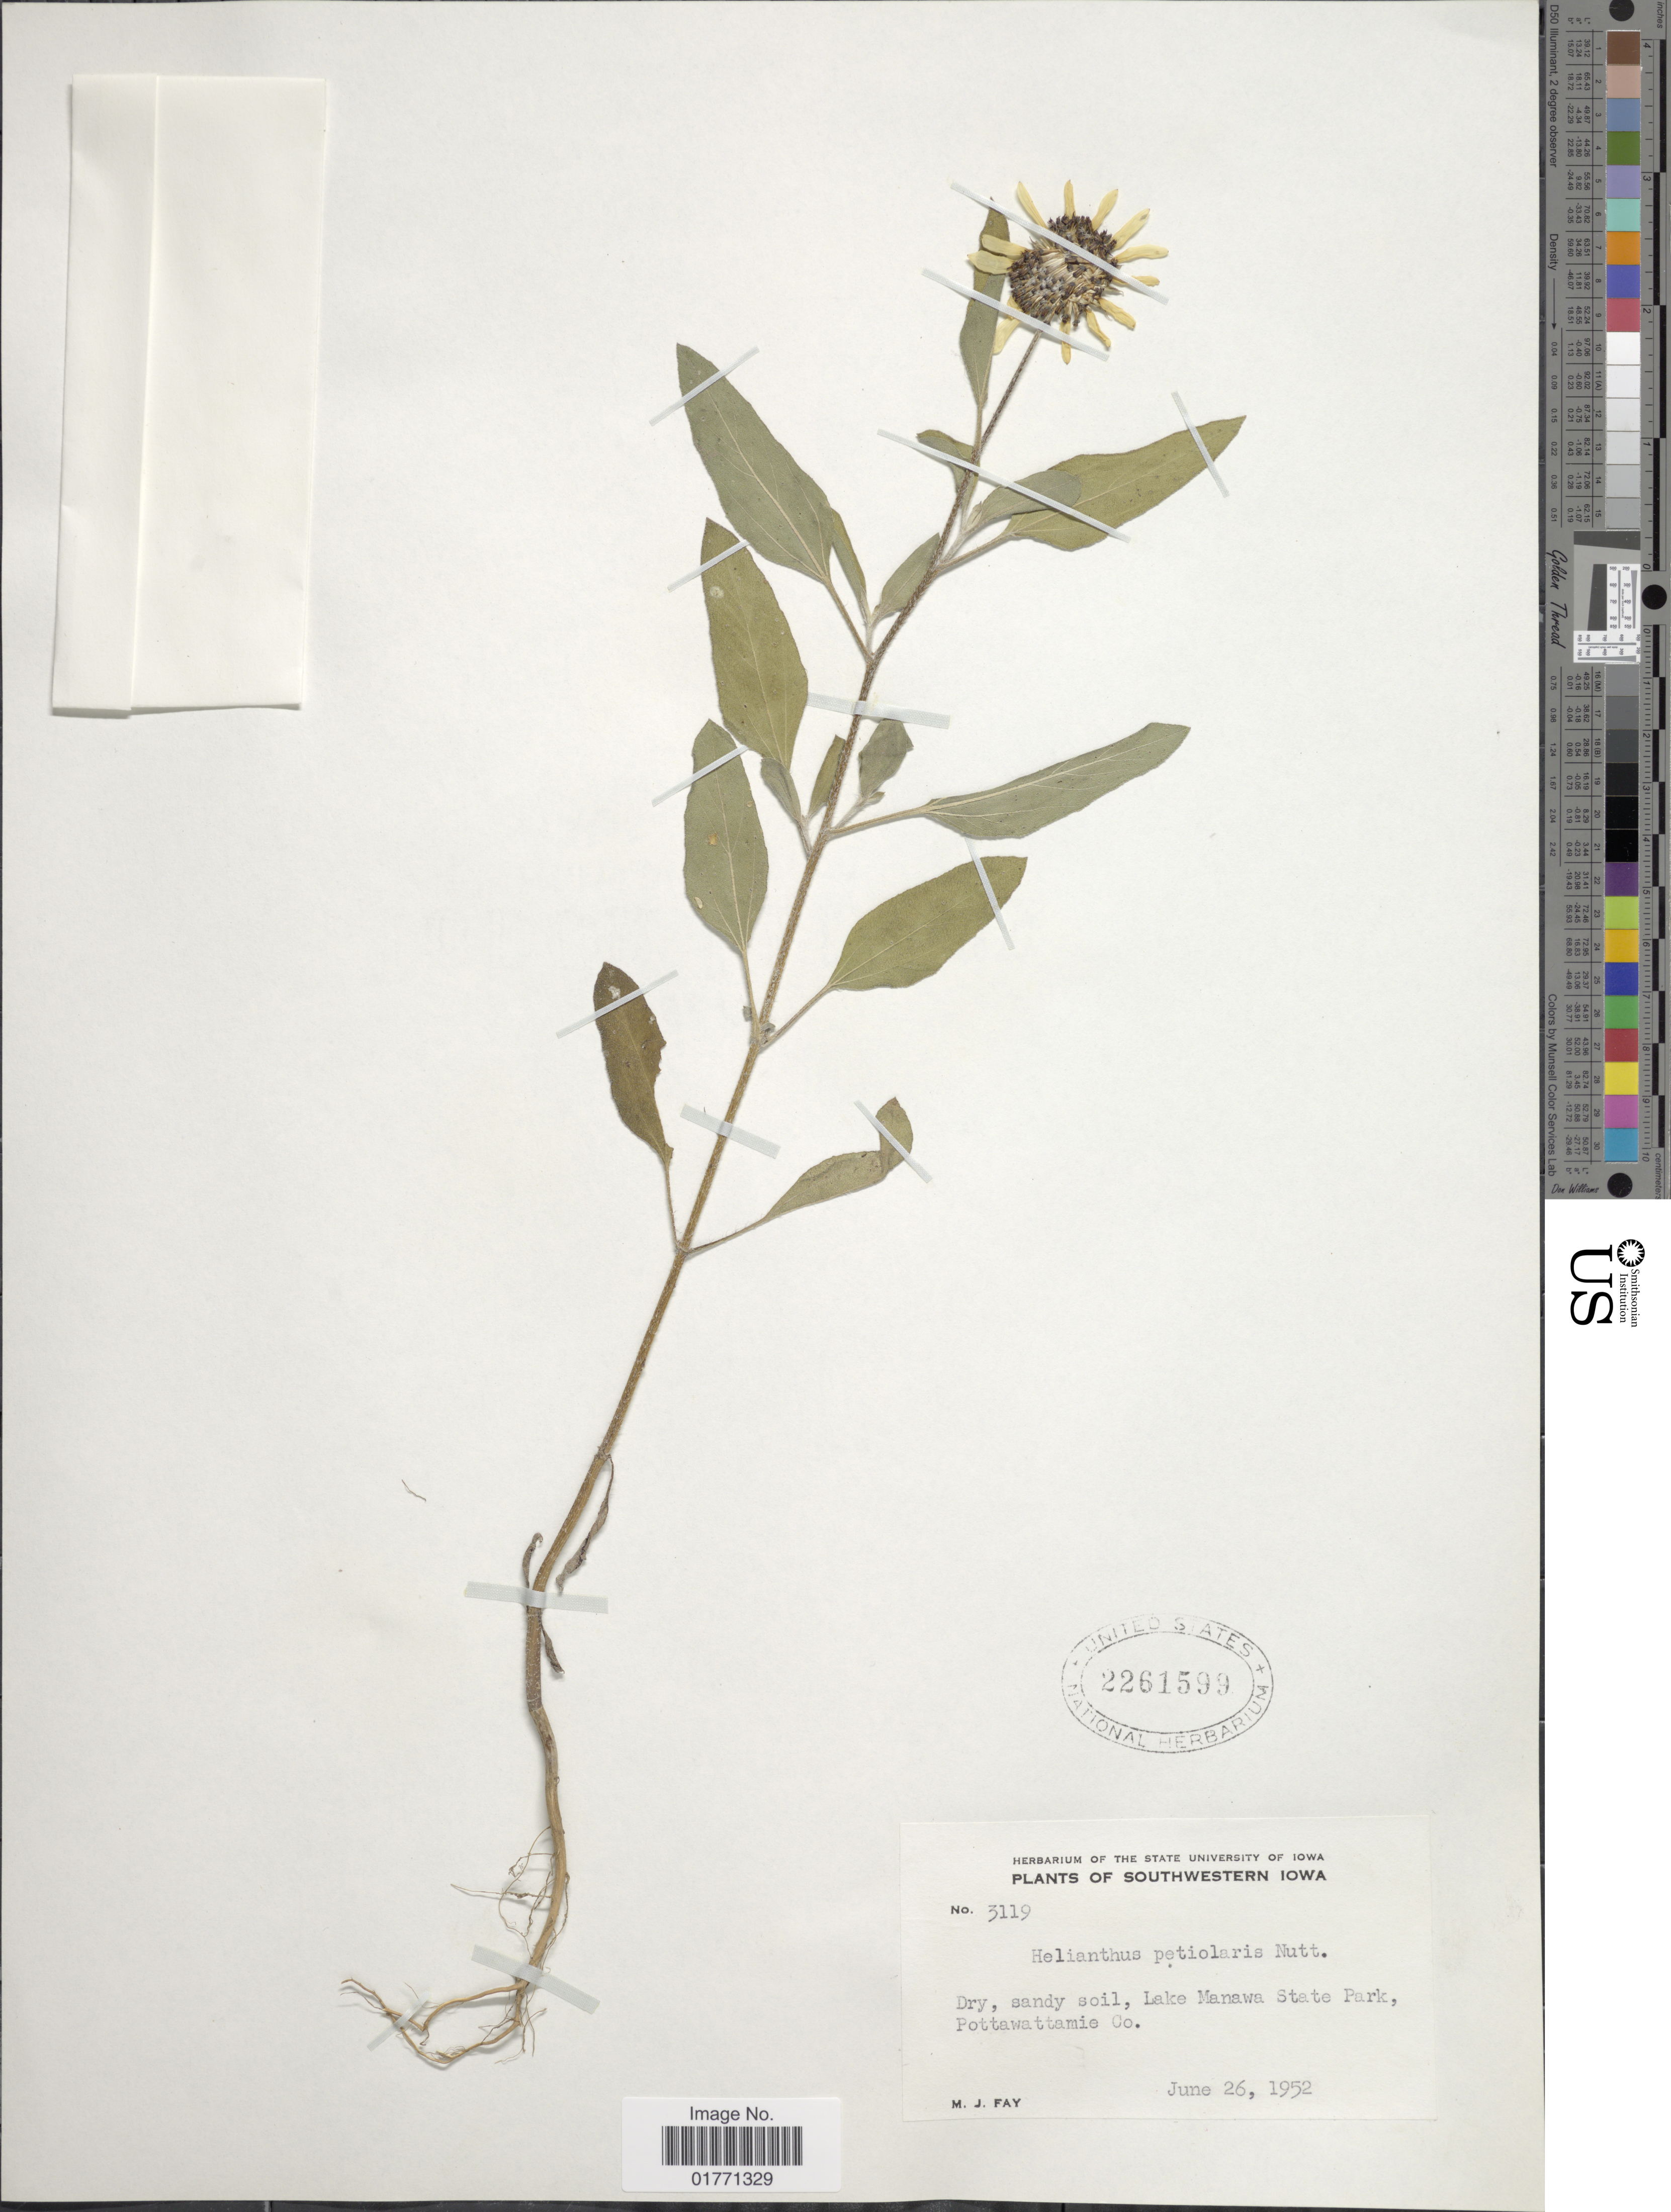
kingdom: Plantae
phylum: Tracheophyta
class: Magnoliopsida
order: Asterales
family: Asteraceae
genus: Helianthus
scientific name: Helianthus petiolaris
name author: Nutt.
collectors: M. Fay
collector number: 3119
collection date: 1952-06-26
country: United States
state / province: Iowa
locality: Southwestern Iowa, Lake Manawa State Park, Pottawattamie Co.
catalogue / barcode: US 2261599